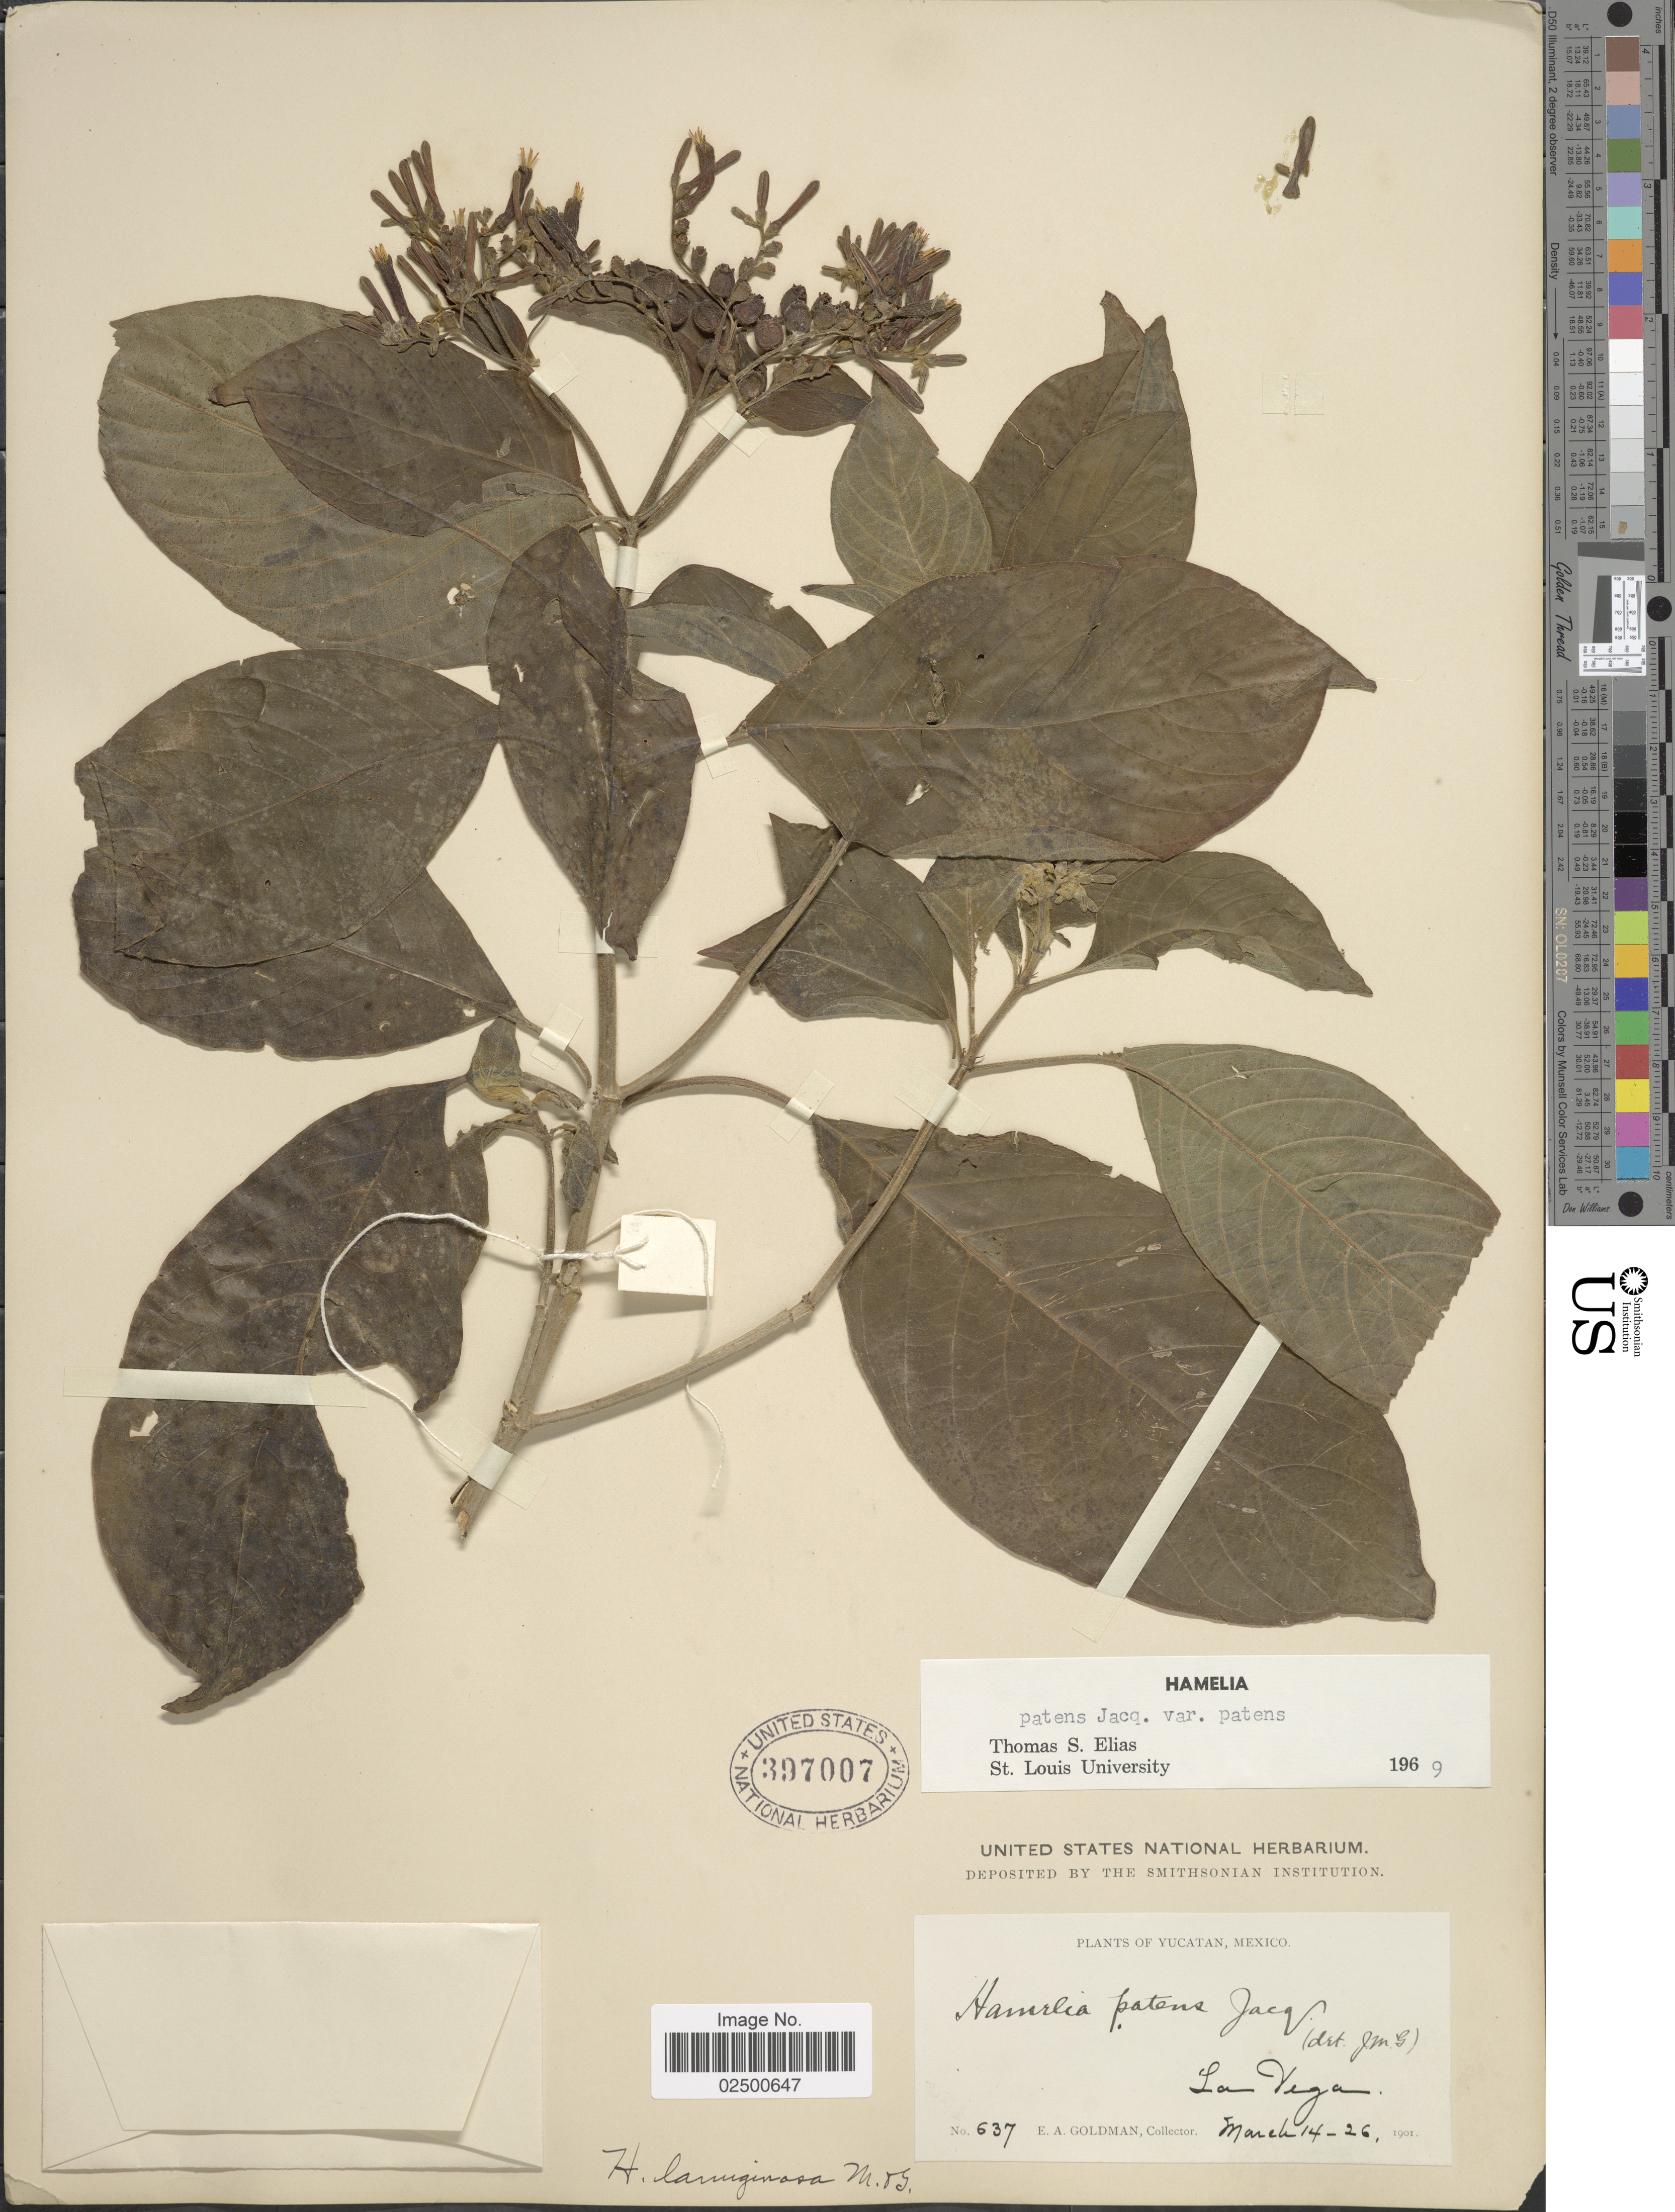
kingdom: Plantae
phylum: Tracheophyta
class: Magnoliopsida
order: Gentianales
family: Rubiaceae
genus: Hamelia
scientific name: Hamelia patens var. patens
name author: Jacq.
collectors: E. A. Goldman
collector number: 637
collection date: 1901-03-14/1901-03-26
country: Mexico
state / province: Yucatán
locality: Las Vega.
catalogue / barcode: US 397007